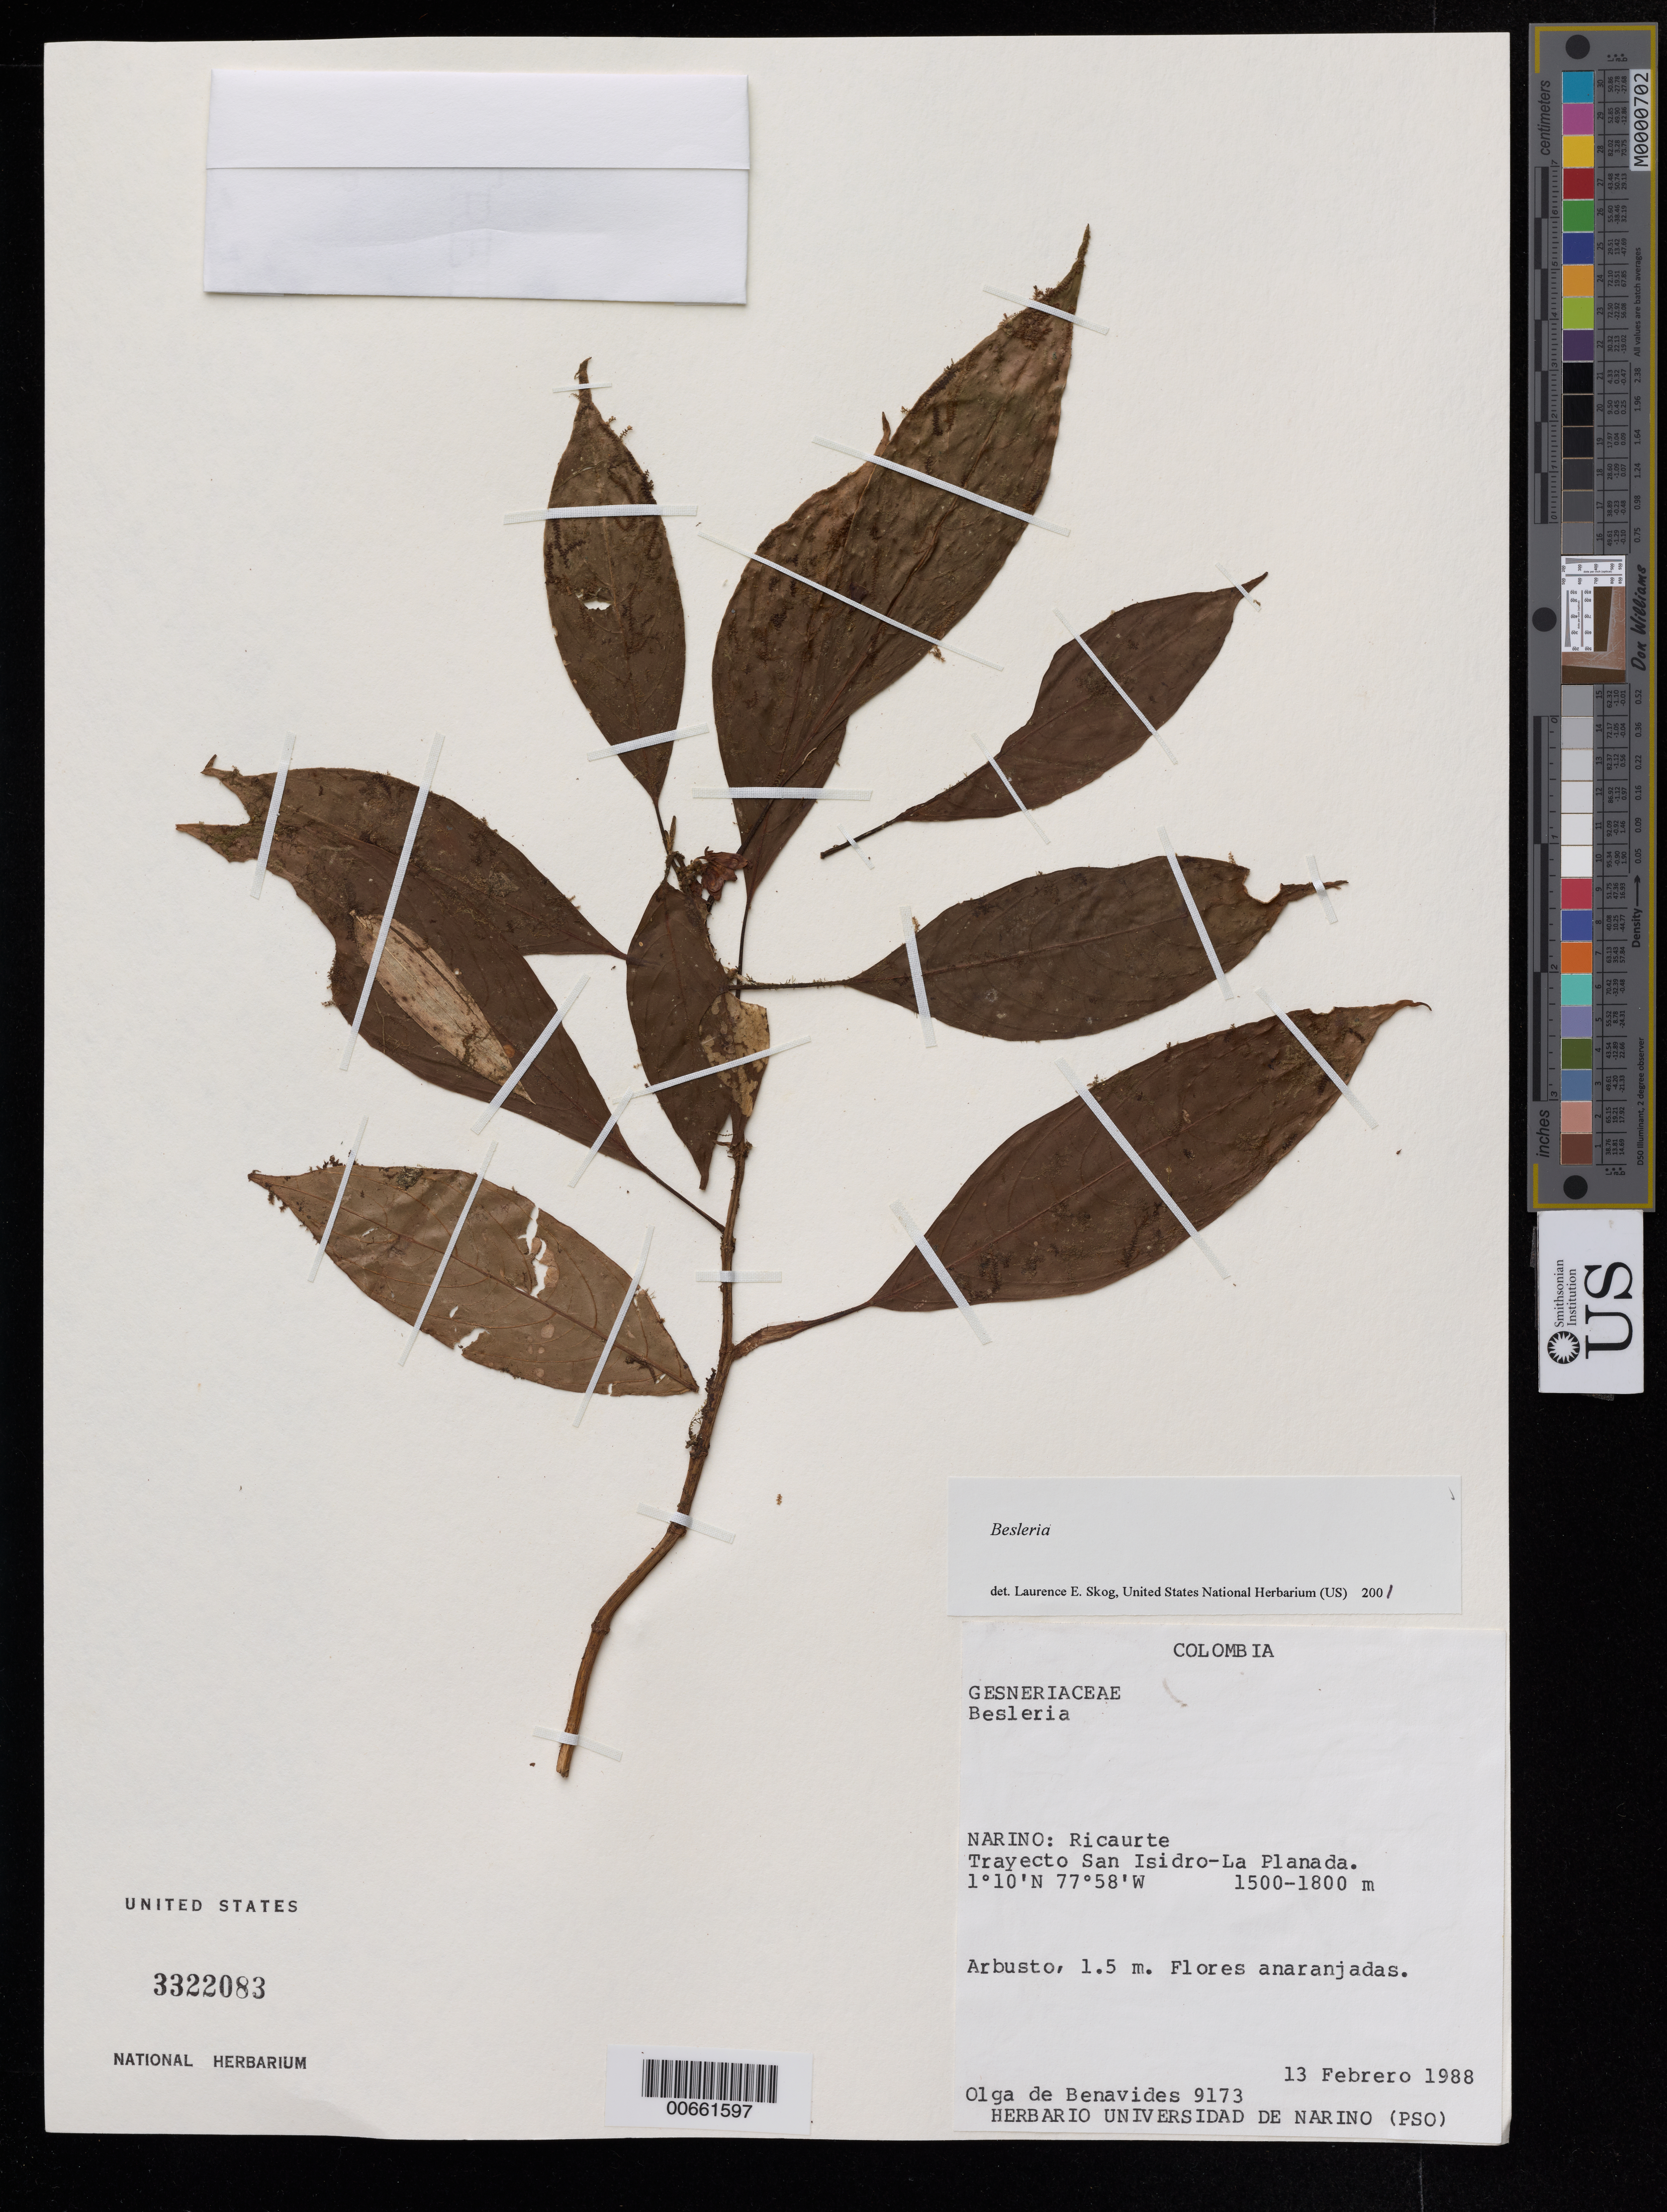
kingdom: Plantae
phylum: Tracheophyta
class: Magnoliopsida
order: Lamiales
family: Gesneriaceae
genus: Besleria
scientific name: Besleria sp.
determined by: Skog, Laurence E.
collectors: Olga S. de Benavides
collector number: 9173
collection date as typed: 13 Feb 1988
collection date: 1988-02-13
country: Colombia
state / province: Nariño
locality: Ricaurte, Trayecto San Isidro-La Planada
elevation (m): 1500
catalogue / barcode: US 3322083